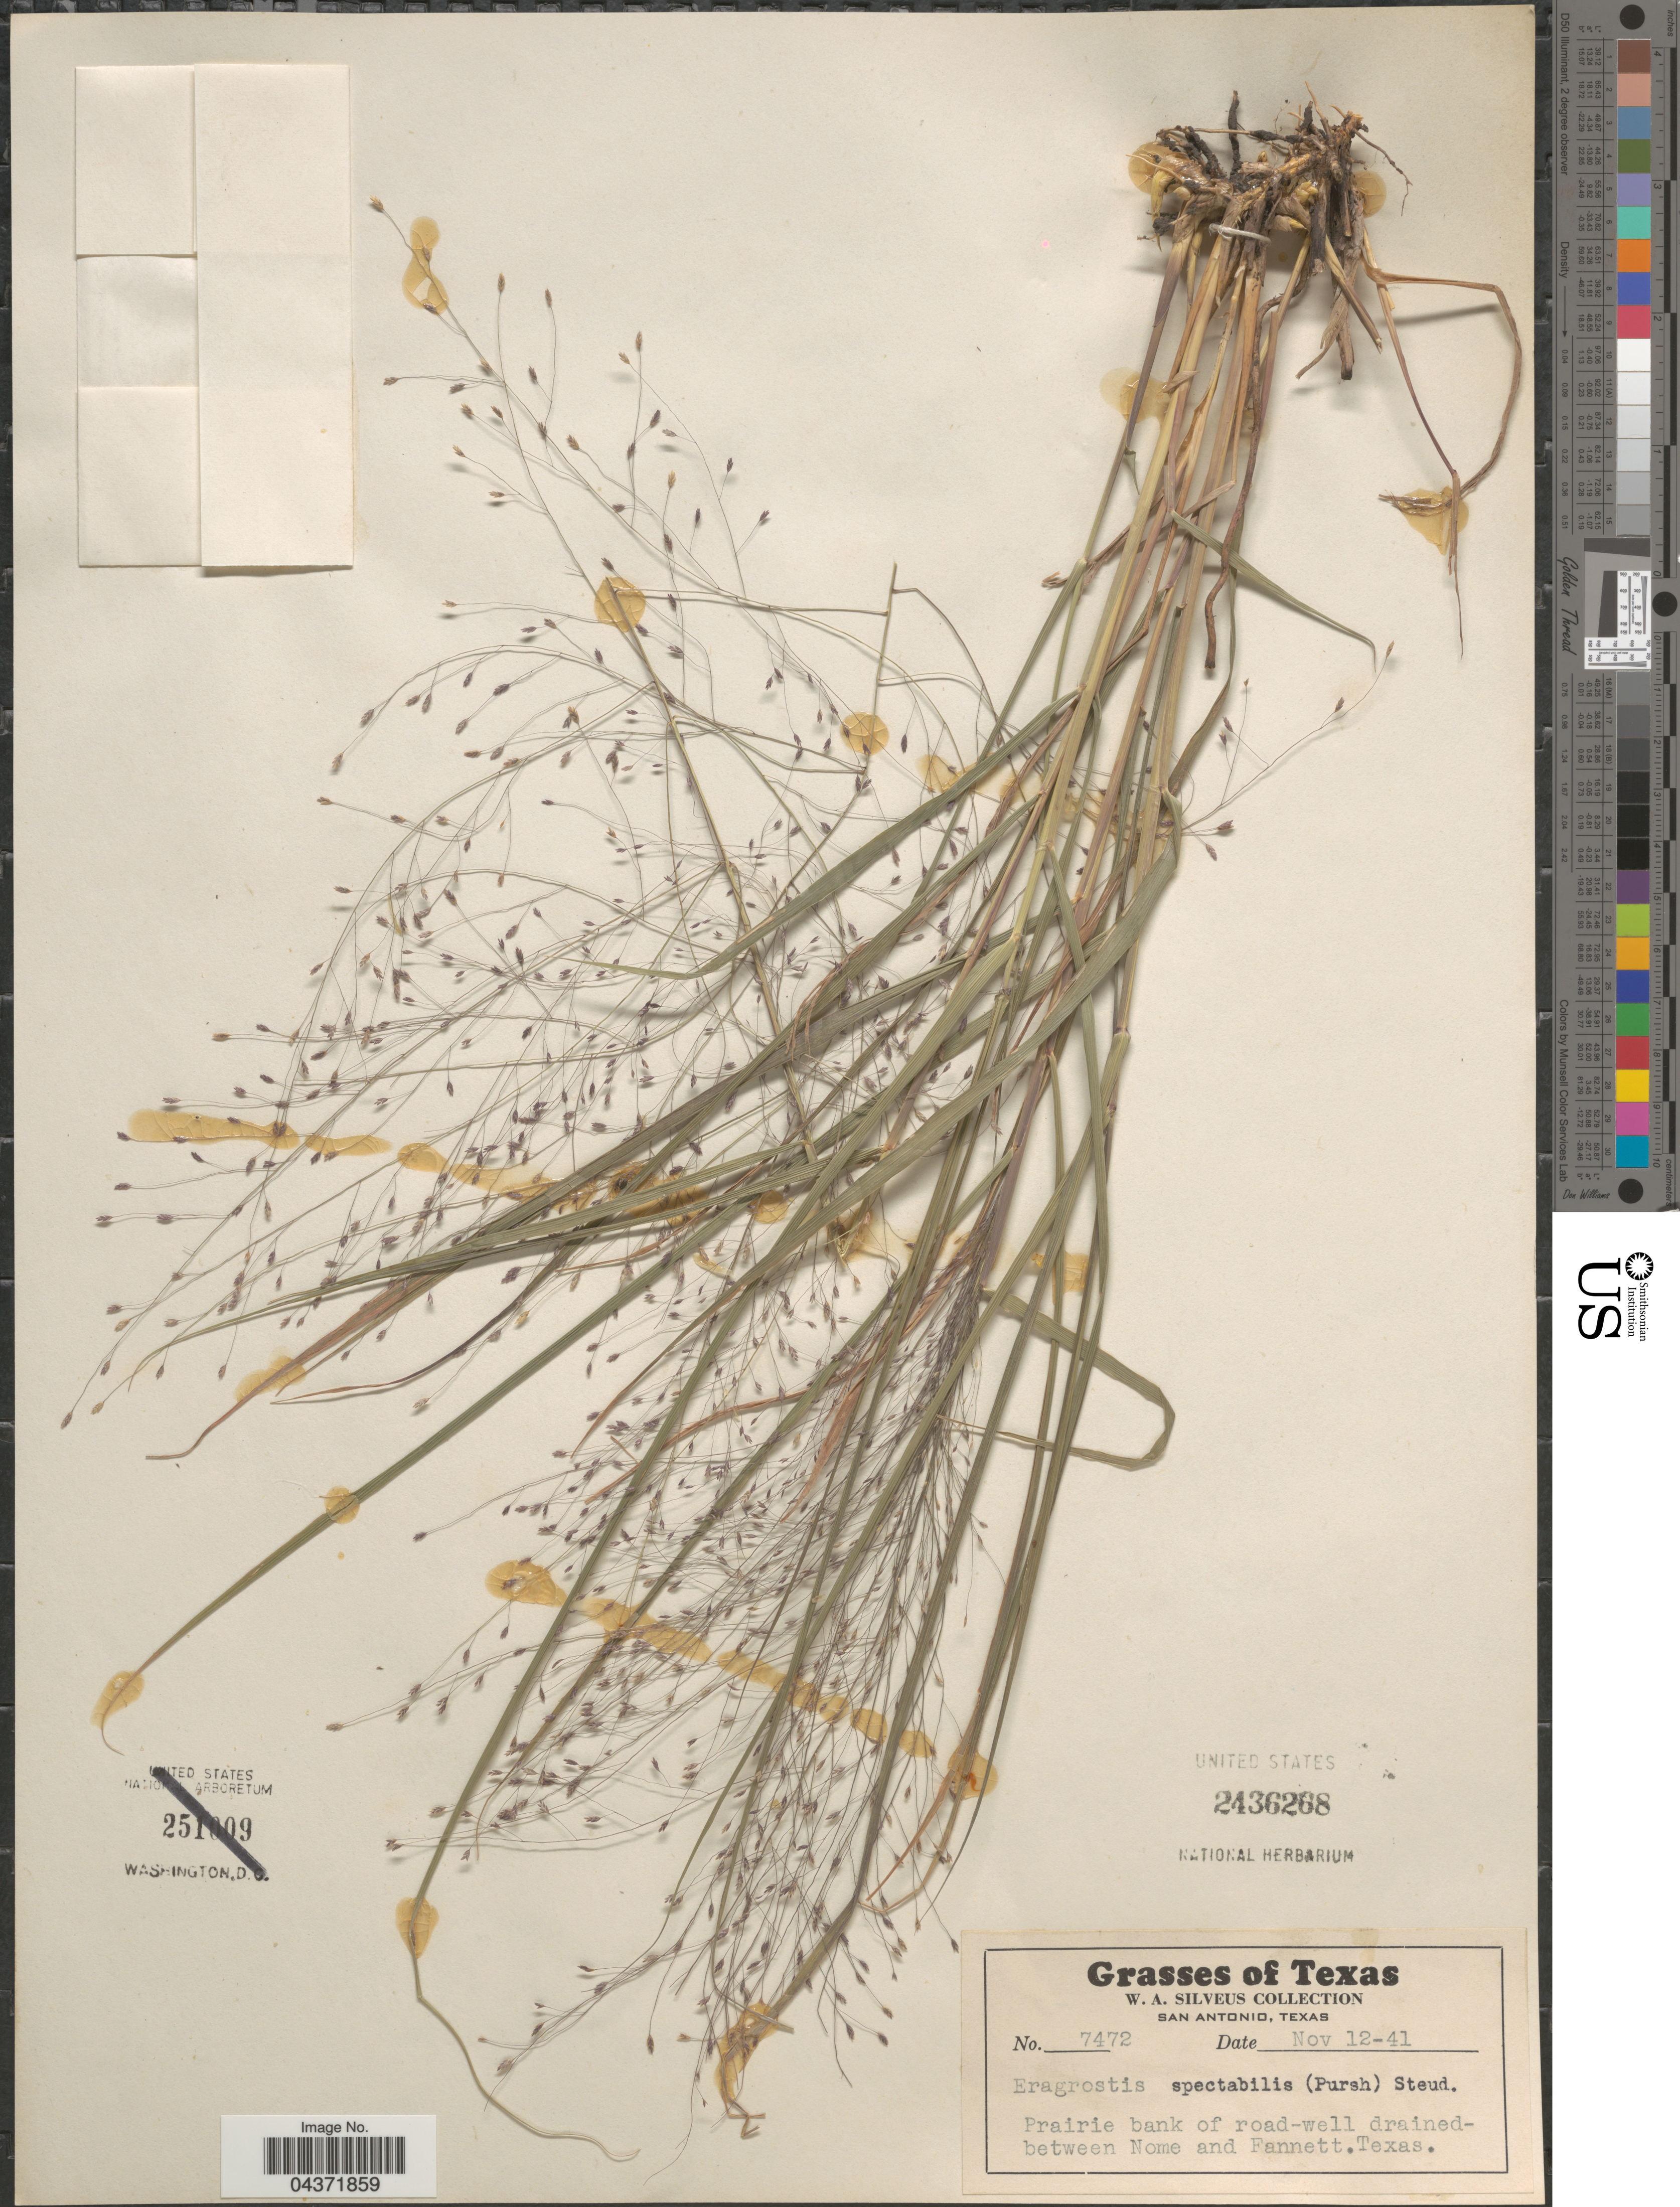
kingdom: Plantae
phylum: Tracheophyta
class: Liliopsida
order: Poales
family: Poaceae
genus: Eragrostis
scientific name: Eragrostis spectabilis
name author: (Pursh) Steud.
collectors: W. Silveus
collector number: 7472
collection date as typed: Transcribed d/m/y: 12/11/41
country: United States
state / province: Texas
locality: Between Nome and Fannett.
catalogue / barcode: US 2436268